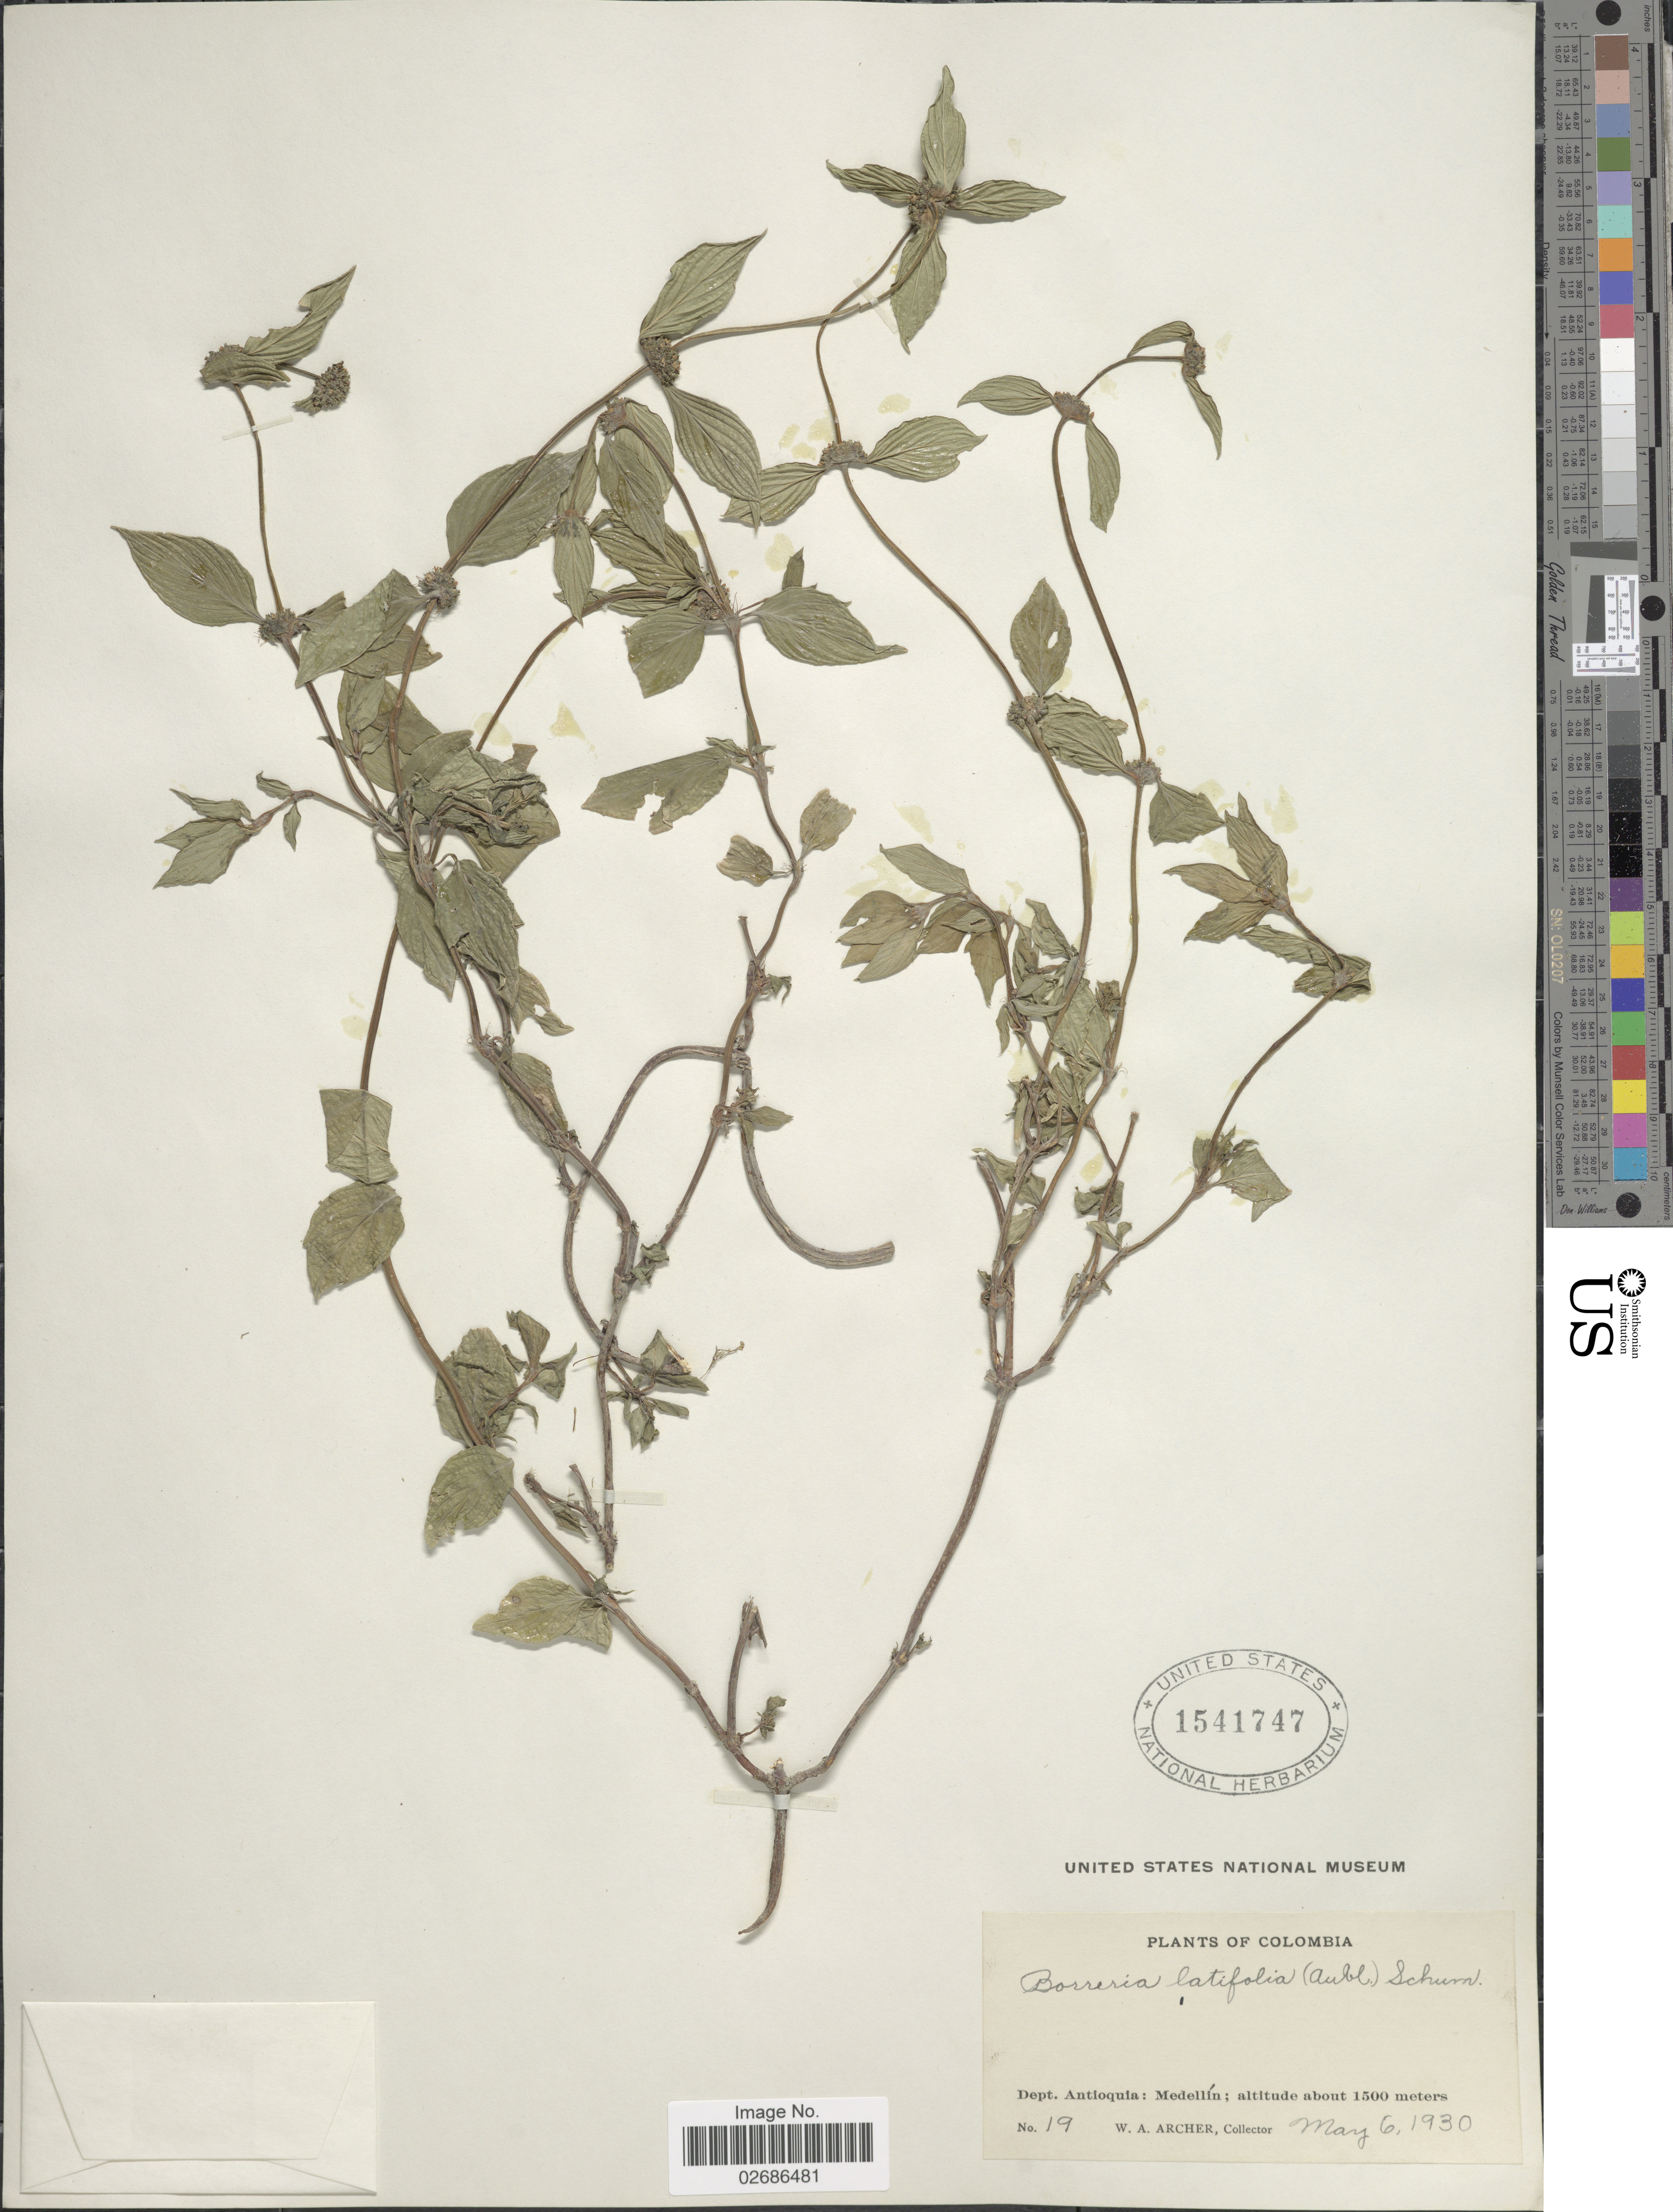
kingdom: Plantae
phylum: Tracheophyta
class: Magnoliopsida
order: Gentianales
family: Rubiaceae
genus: Borreria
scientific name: Borreria latifolia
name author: (Aubl.) K. Schum.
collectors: W. A. Archer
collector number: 19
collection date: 1930-05-06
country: Colombia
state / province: Antioquia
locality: Antioquia: Medellin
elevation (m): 1500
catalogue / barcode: US 1541747